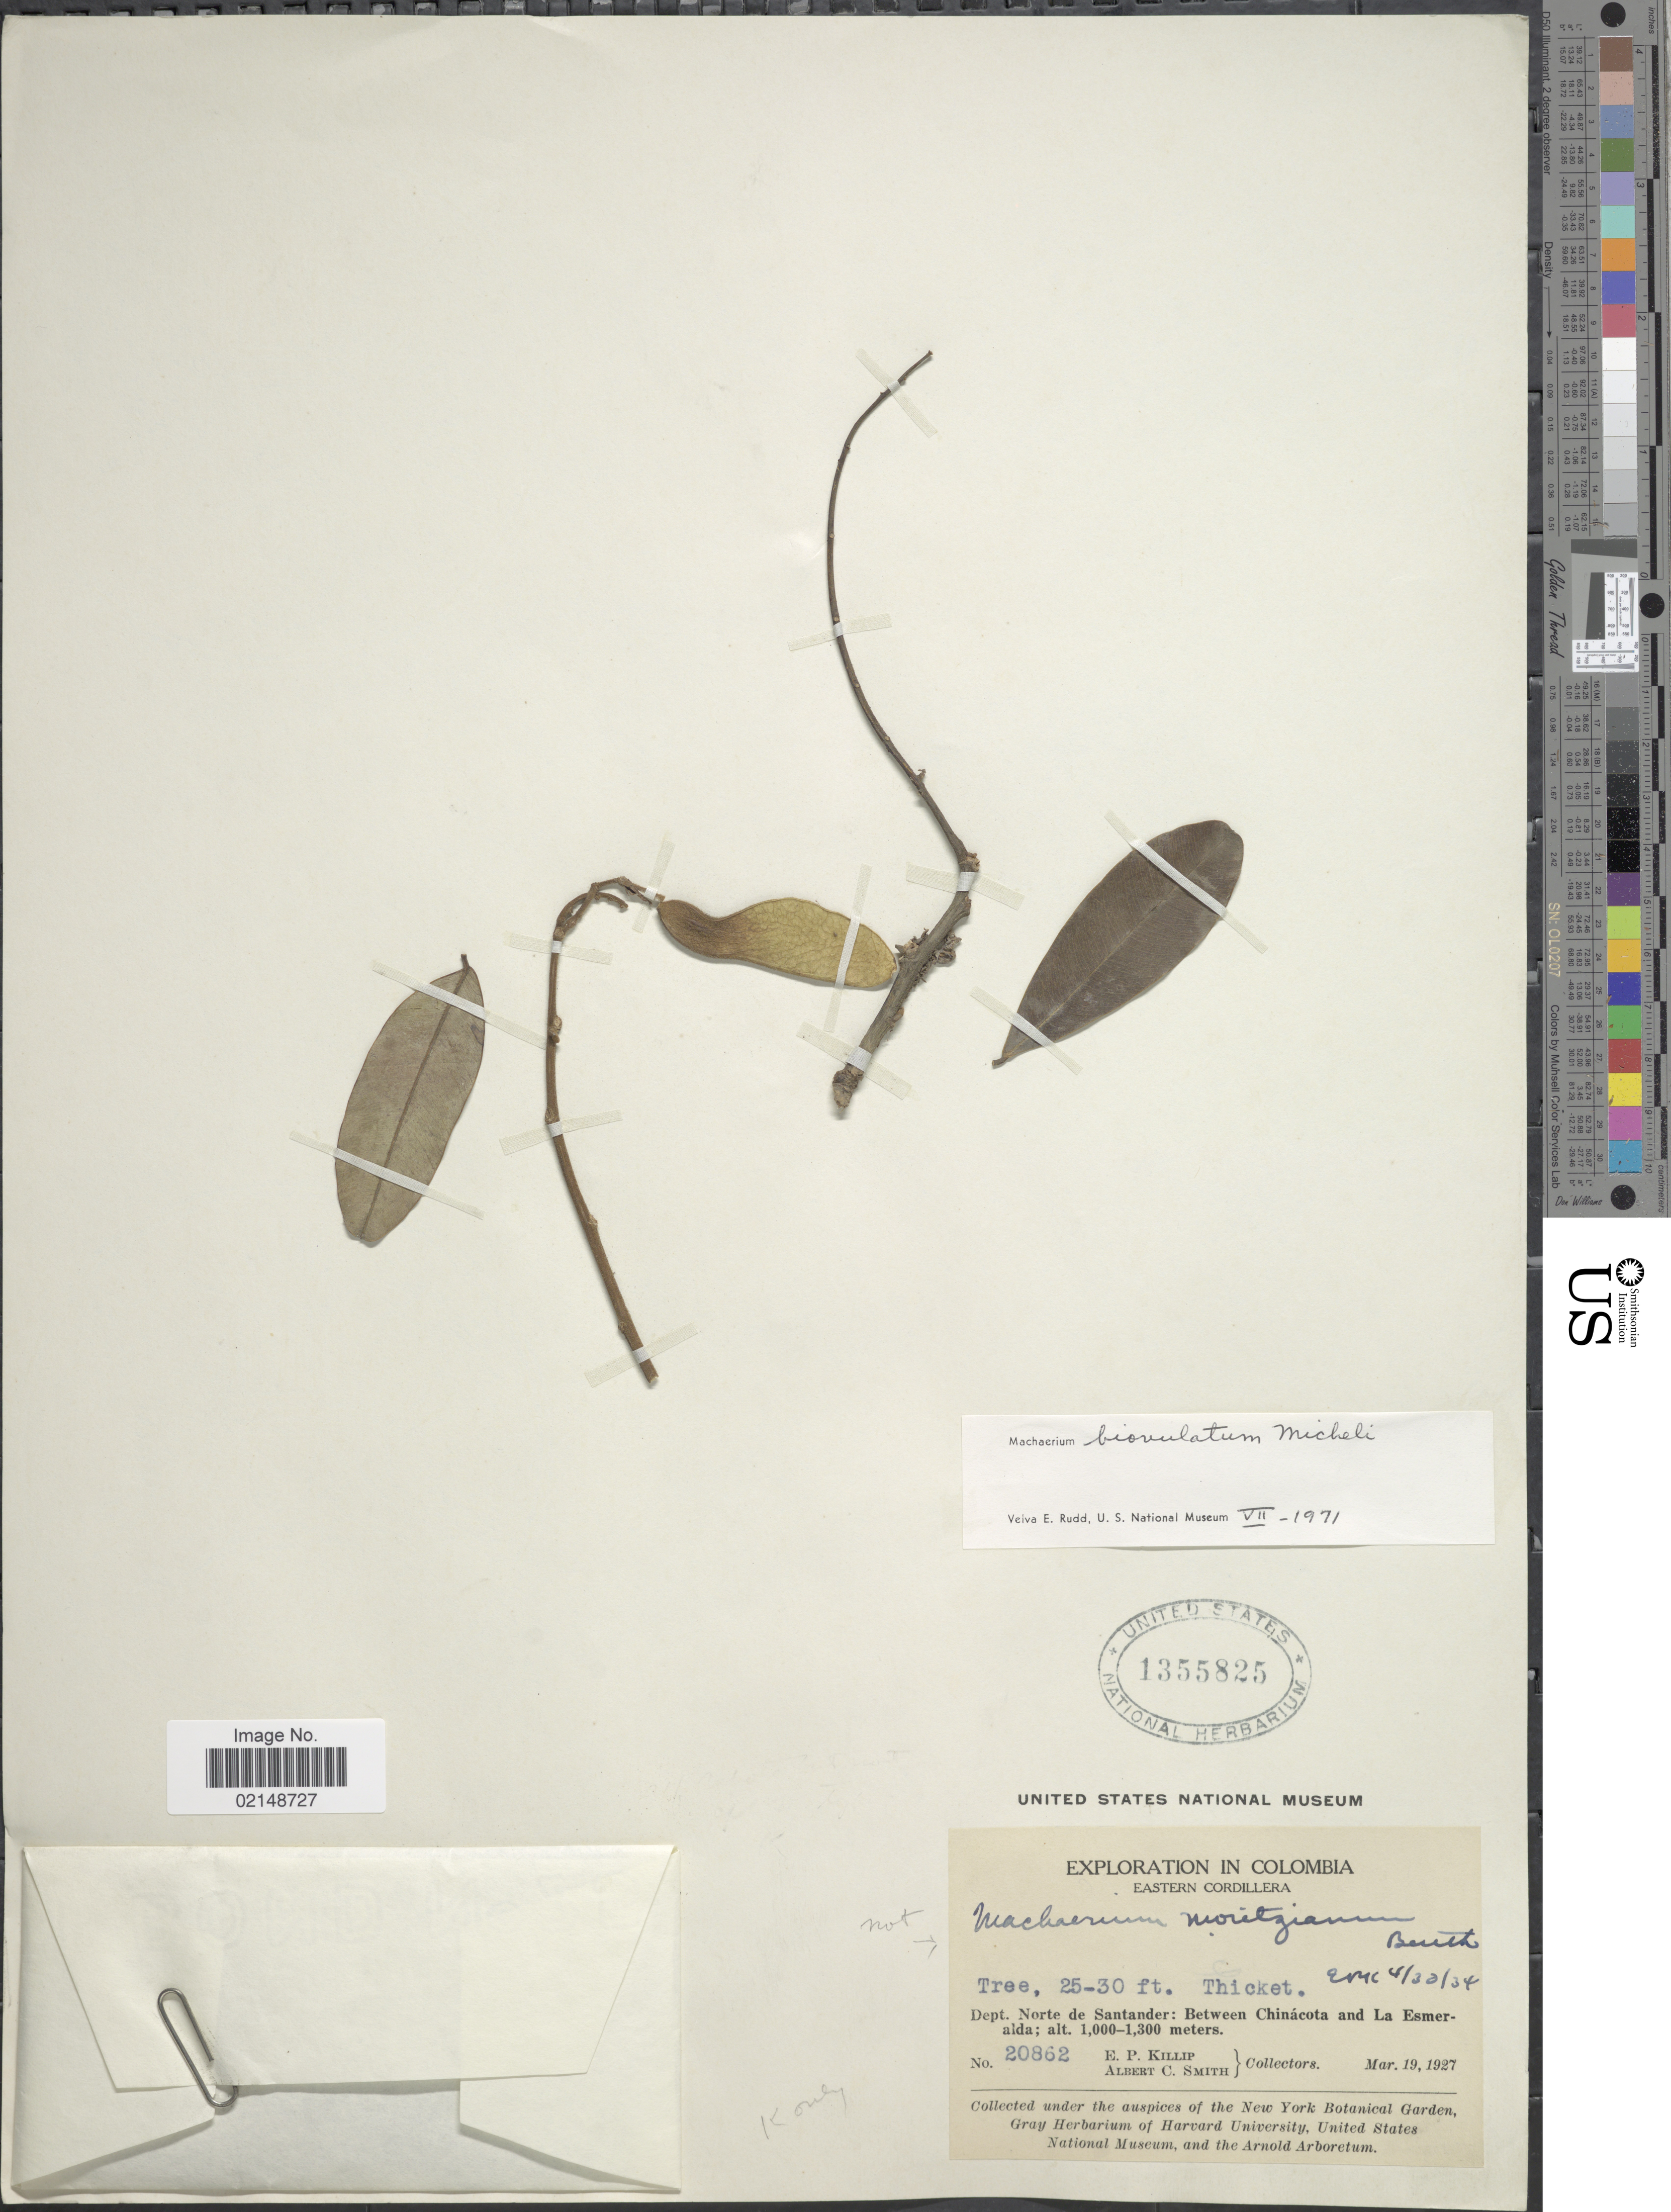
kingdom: Plantae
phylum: Tracheophyta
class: Magnoliopsida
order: Fabales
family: Fabaceae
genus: Machaerium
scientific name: Machaerium biovulatum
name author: Micheli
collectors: E. P. Killip & A. C. Smith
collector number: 20862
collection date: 1927-03-19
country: Colombia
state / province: Norte de Santander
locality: Eastern Cordillera, between Chinacota and La Esmeralda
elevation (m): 1000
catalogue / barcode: US 1355825